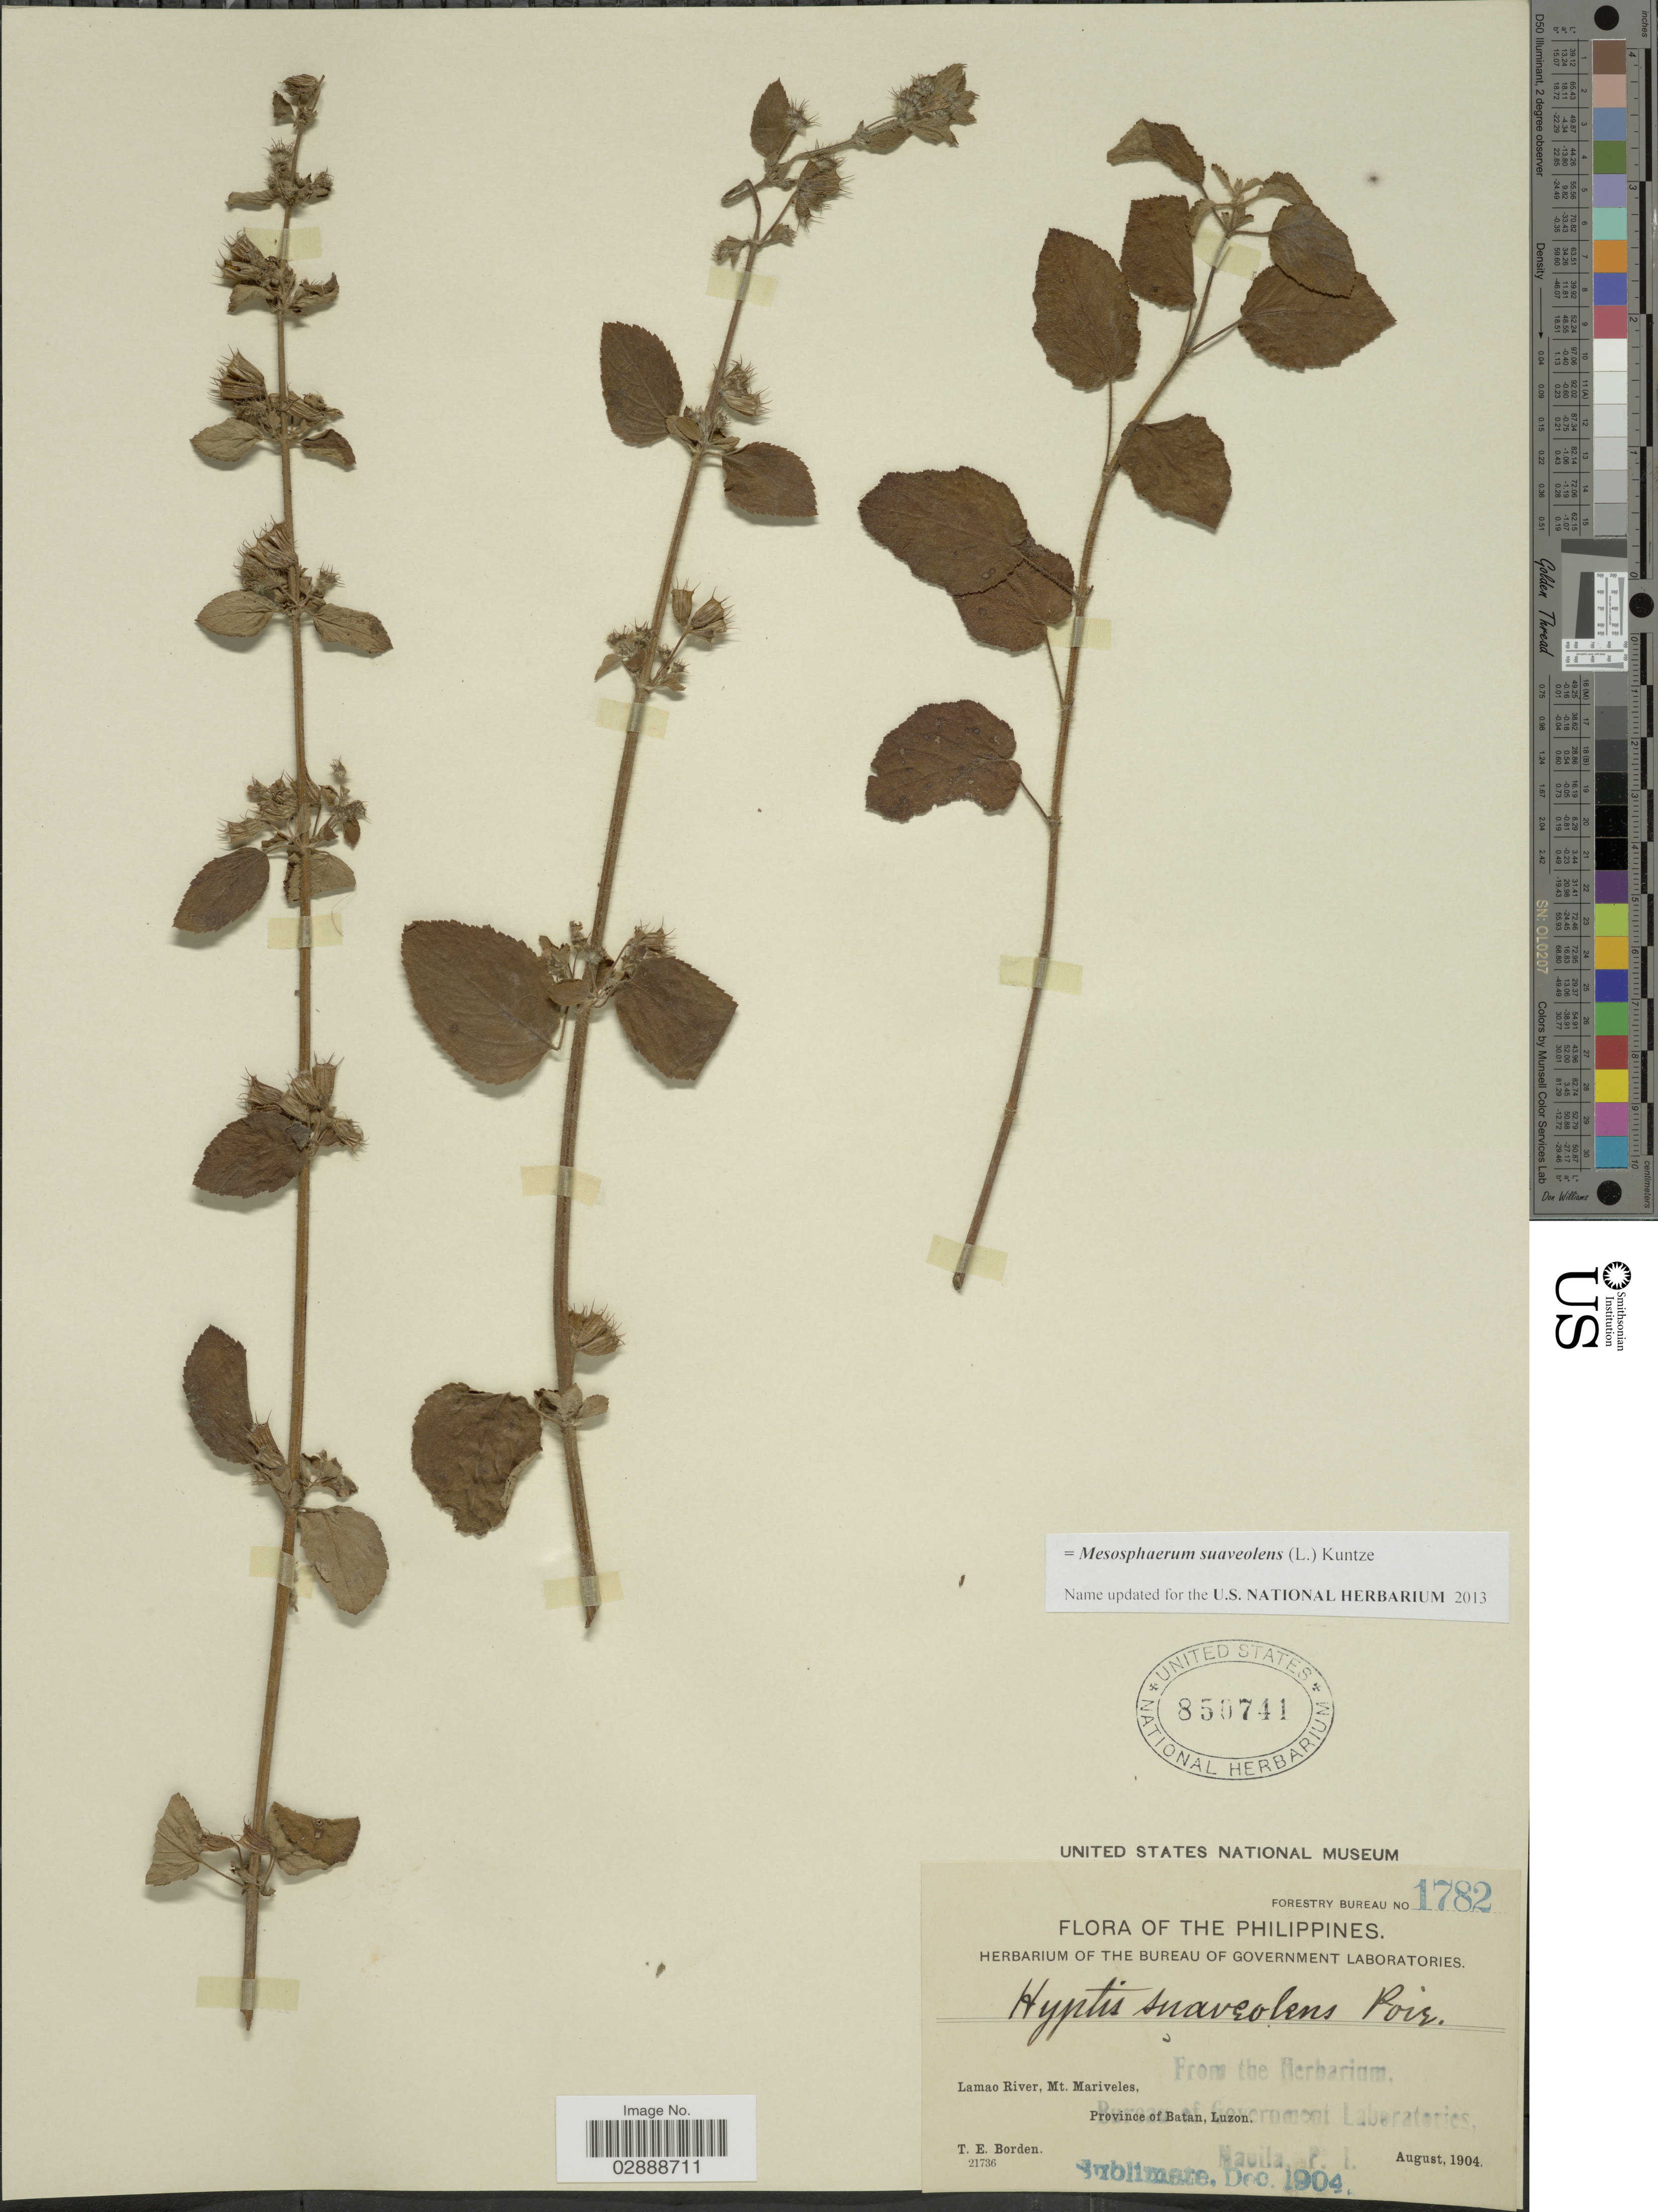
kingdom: Plantae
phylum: Tracheophyta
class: Magnoliopsida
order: Lamiales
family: Lamiaceae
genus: Mesosphaerum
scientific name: Mesosphaerum suaveolens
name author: (L.) Kuntze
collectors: T. E. Borden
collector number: Forestry Bureau 1782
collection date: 1904-08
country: Philippines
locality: Lamao River, Mt. Mariveles, Province of Batan, Luzon.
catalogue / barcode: US 850741